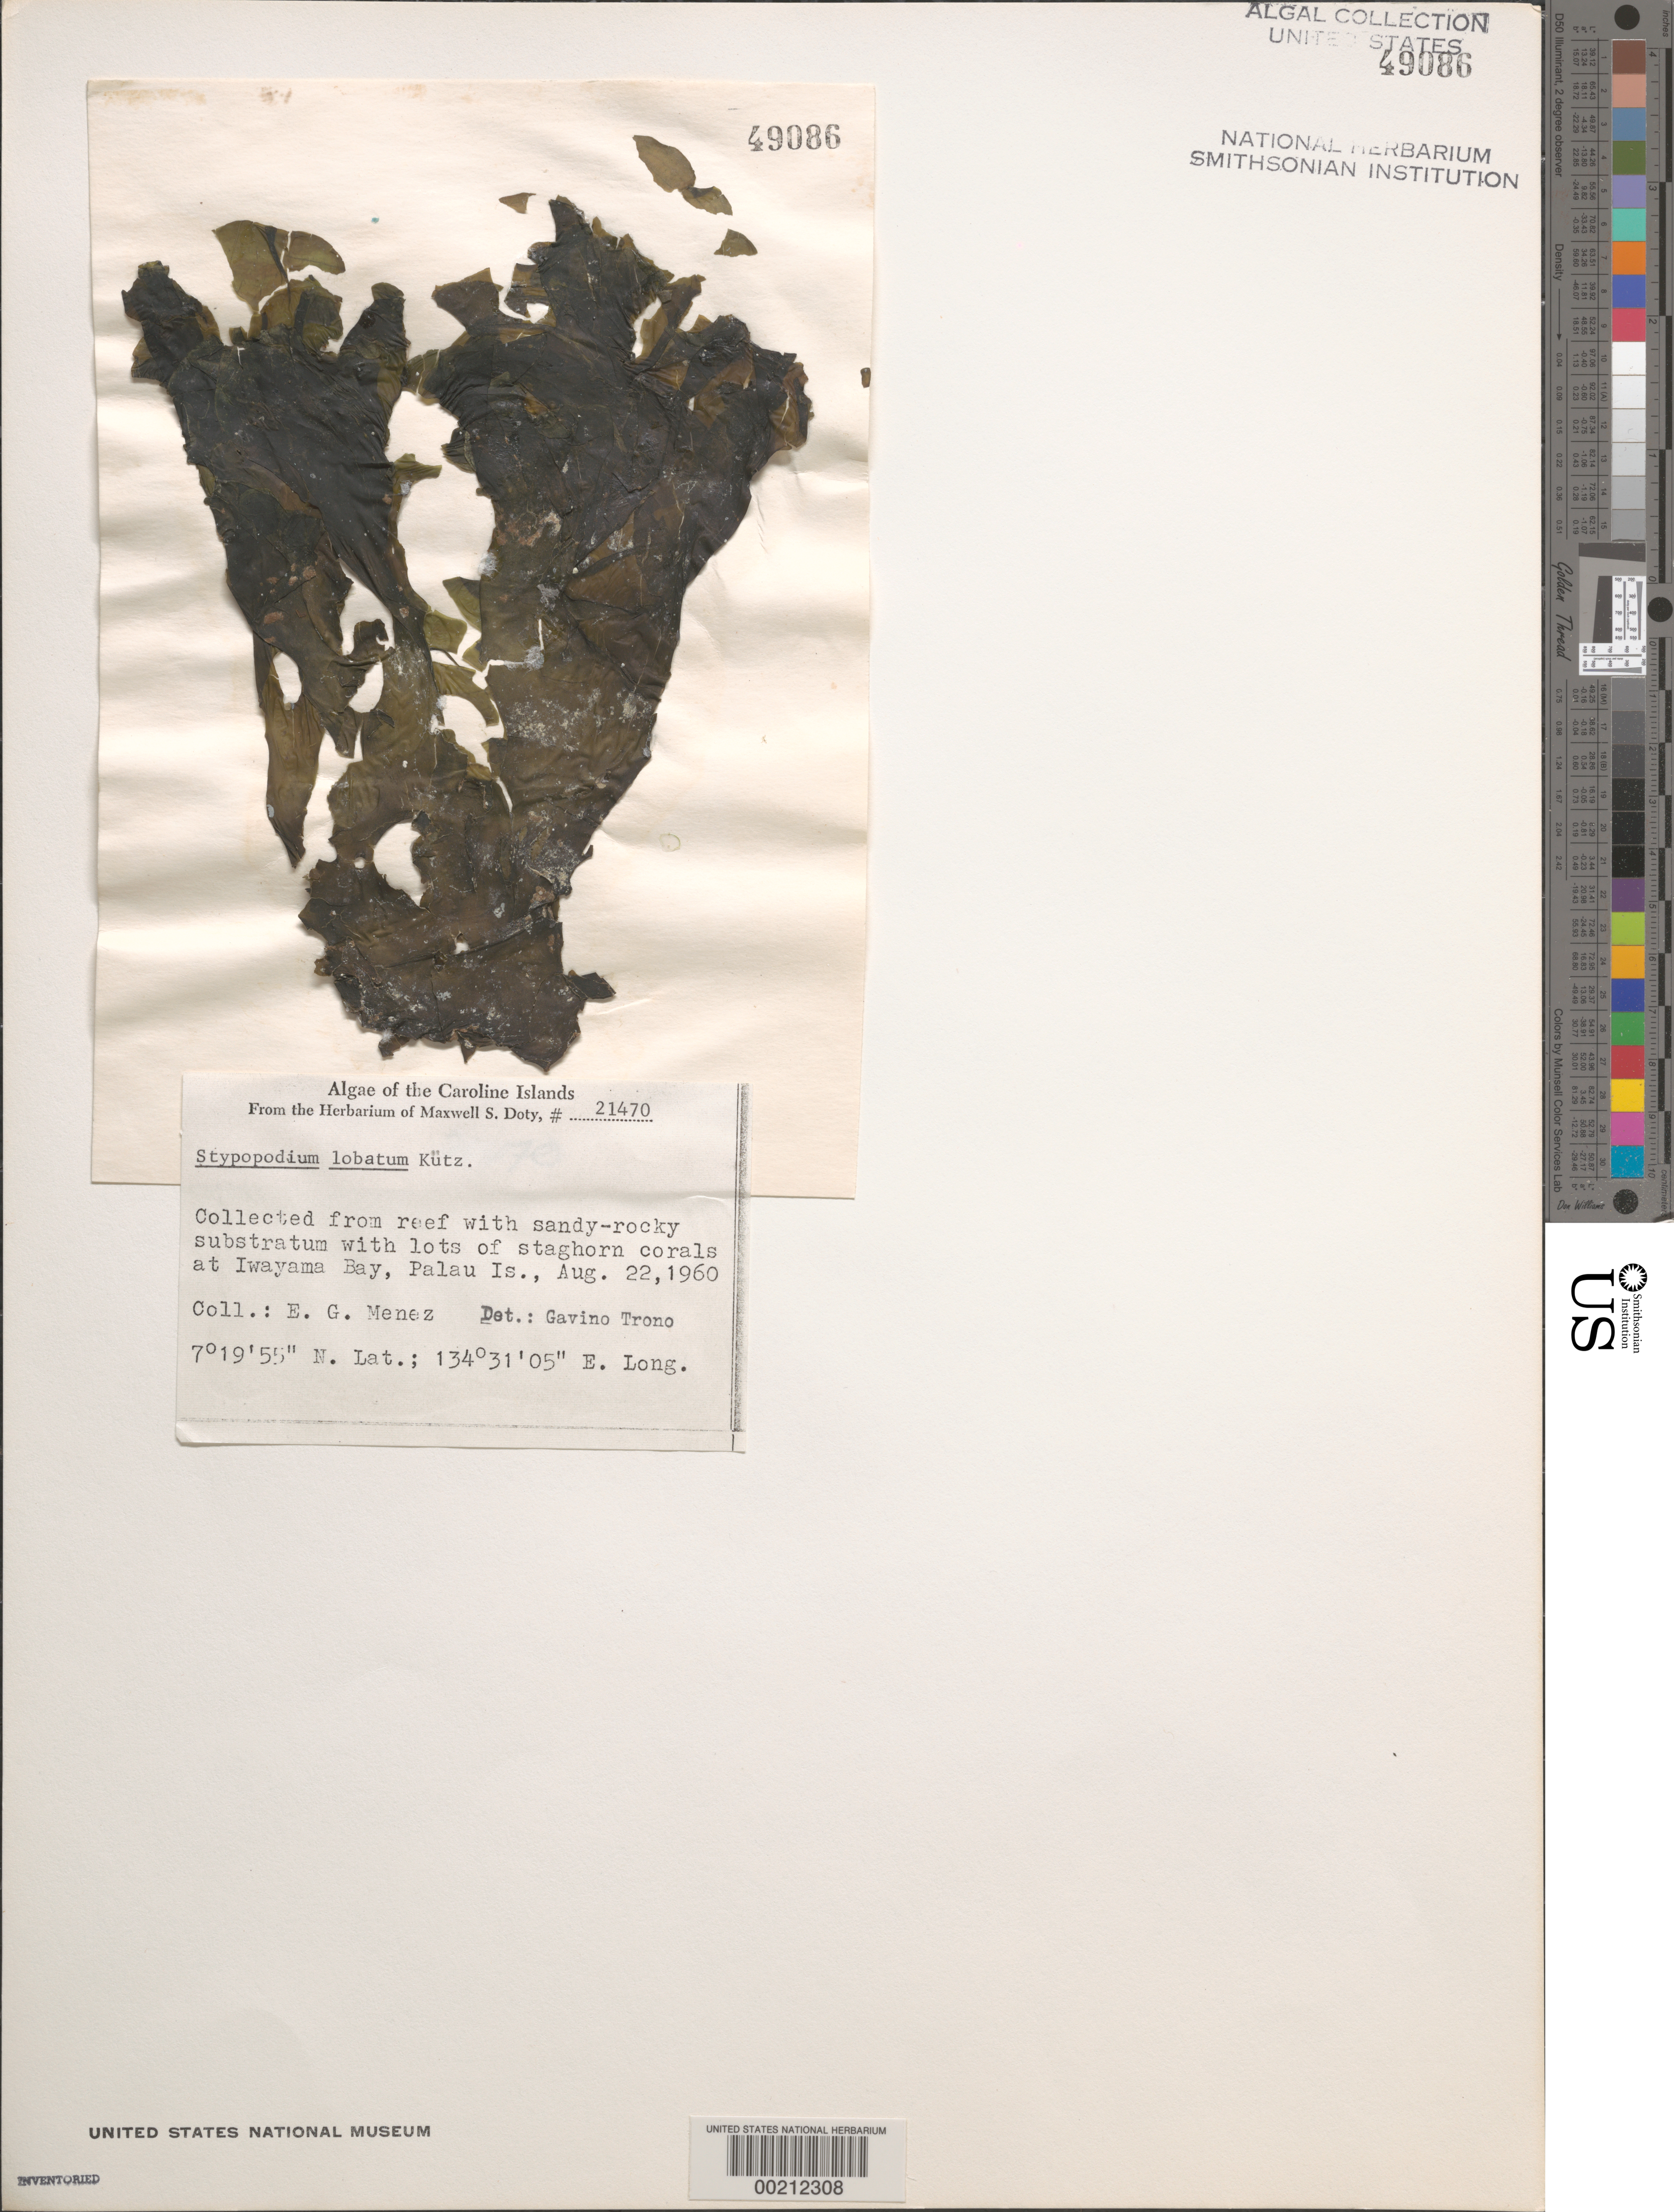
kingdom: Chromista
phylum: Ochrophyta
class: Phaeophyceae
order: Dictyotales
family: Dictyotaceae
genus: Stypopodium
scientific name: Stypopodium zonale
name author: (J.V.Lamouroux) Papenf.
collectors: Meñez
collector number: MSD 21470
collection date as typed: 22 Aug 1960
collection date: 1960-08-22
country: Palau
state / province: Koror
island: Oreor (Koror)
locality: Iwayama Bay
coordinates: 7 19' 55" N, 134 31' 05" E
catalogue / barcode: US 49086